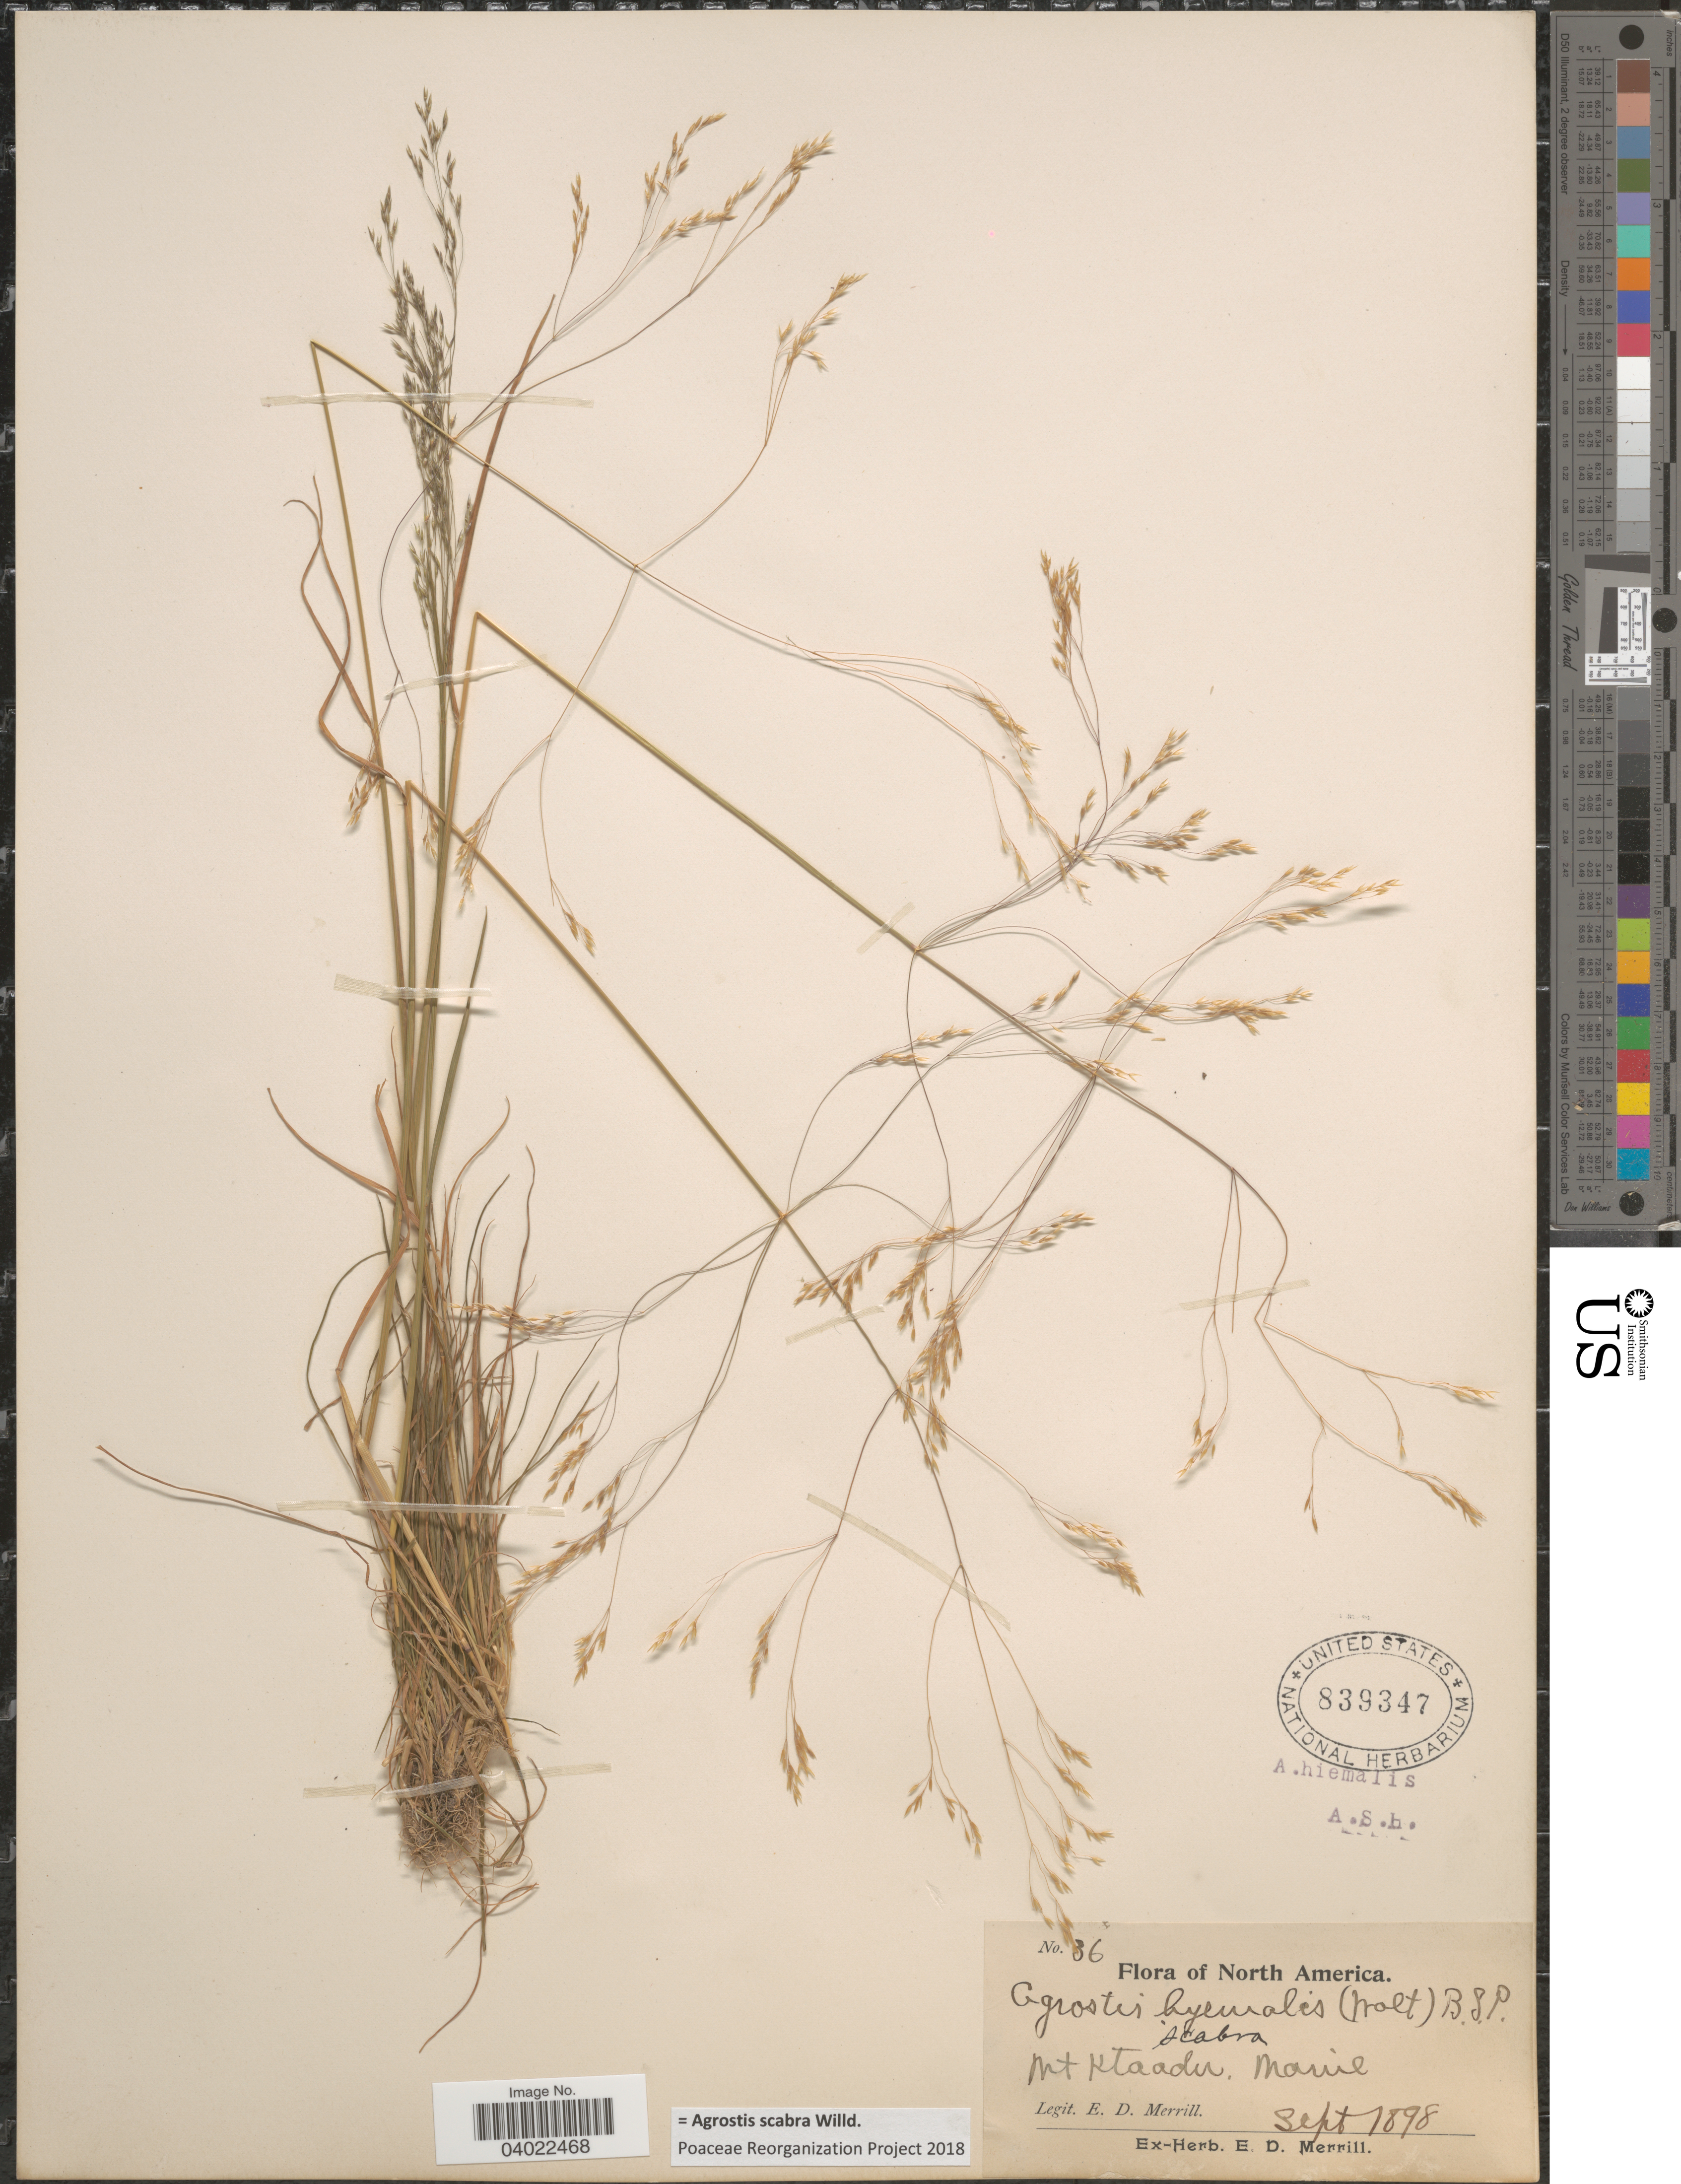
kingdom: Plantae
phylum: Tracheophyta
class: Liliopsida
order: Poales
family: Poaceae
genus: Agrostis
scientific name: Agrostis scabra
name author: Willd.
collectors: E. D. Merrill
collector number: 36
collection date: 1898-09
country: United States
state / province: Maine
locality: Mt. Ktaadu.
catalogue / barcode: US 839347